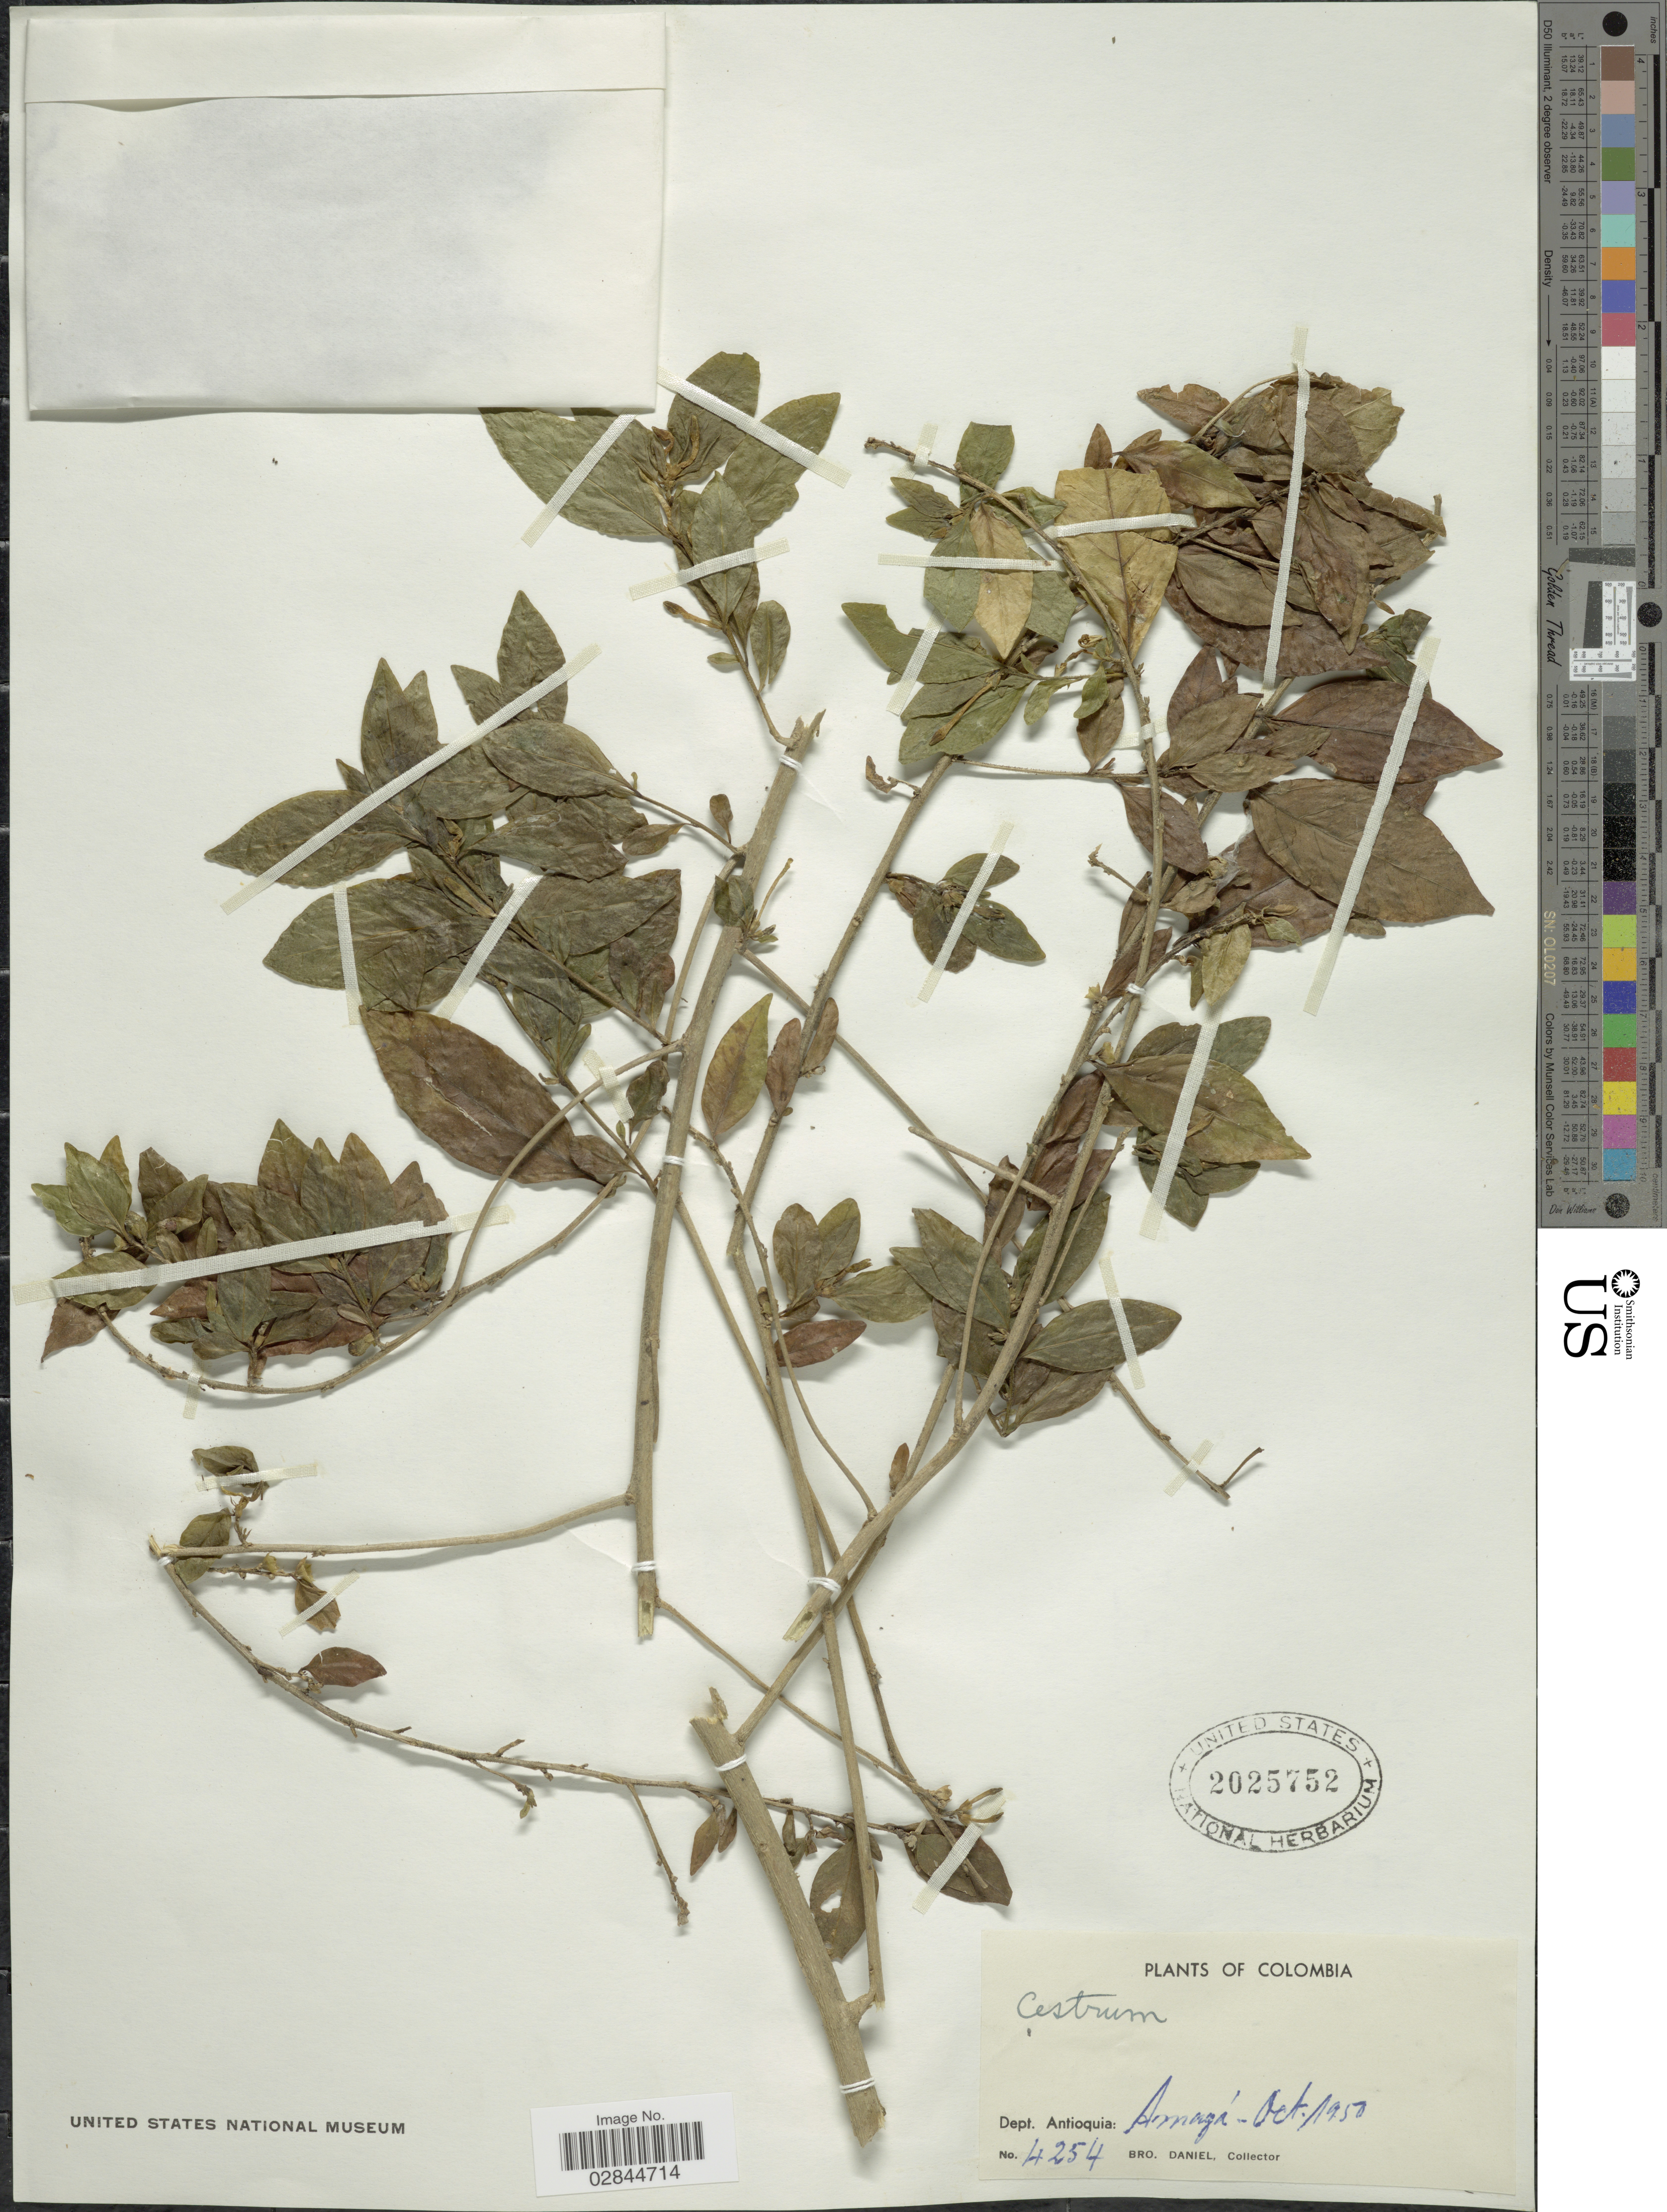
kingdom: Plantae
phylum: Tracheophyta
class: Magnoliopsida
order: Solanales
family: Solanaceae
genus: Cestrum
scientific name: Cestrum mariquitense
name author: Kunth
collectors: Bro. Daniel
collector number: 4254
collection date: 1950-10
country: Colombia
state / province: Antioquia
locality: Dept. Antioquia: Amagá.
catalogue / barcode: US 2025752